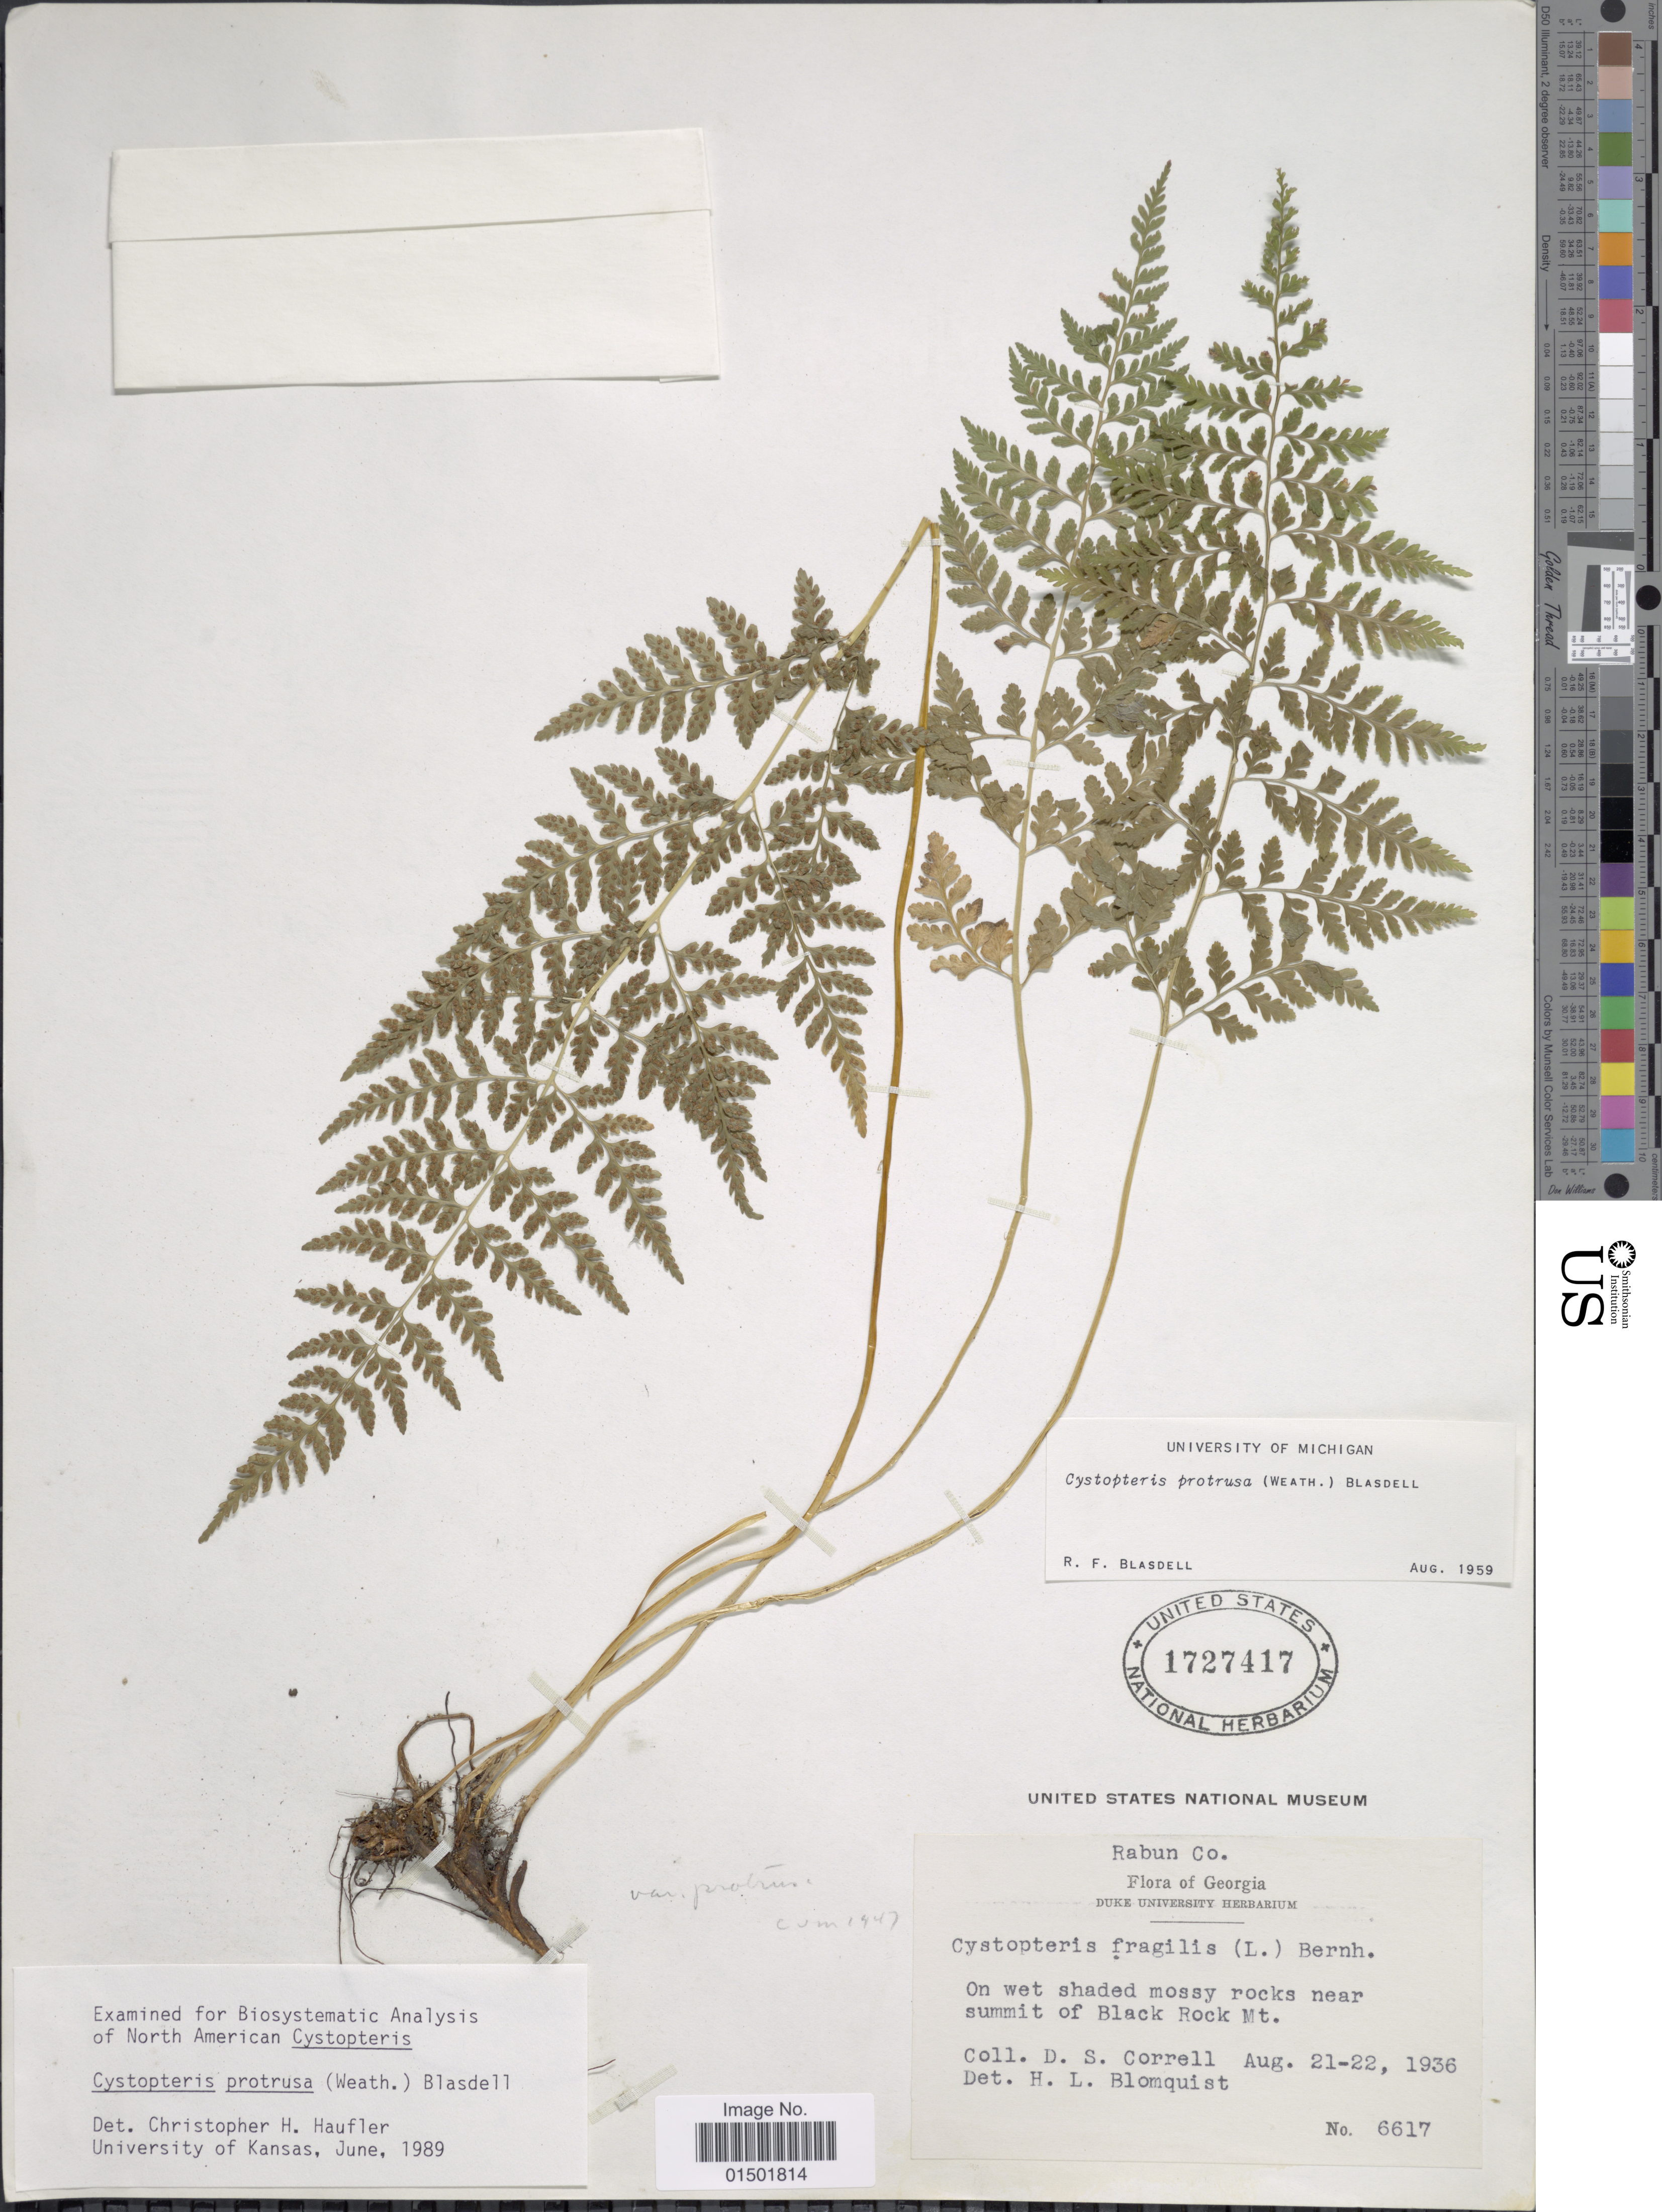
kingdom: Plantae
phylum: Tracheophyta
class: Polypodiopsida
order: Polypodiales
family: Cystopteridaceae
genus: Cystopteris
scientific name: Cystopteris protrusa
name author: (Weath.) Blasdell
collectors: D. S. Correll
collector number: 6617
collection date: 1936-08-21/1936-08-22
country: United States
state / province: Georgia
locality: Rabun Co. On wet shaded mossy rocks near summit of Black Rock Mt.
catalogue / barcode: US 1727417